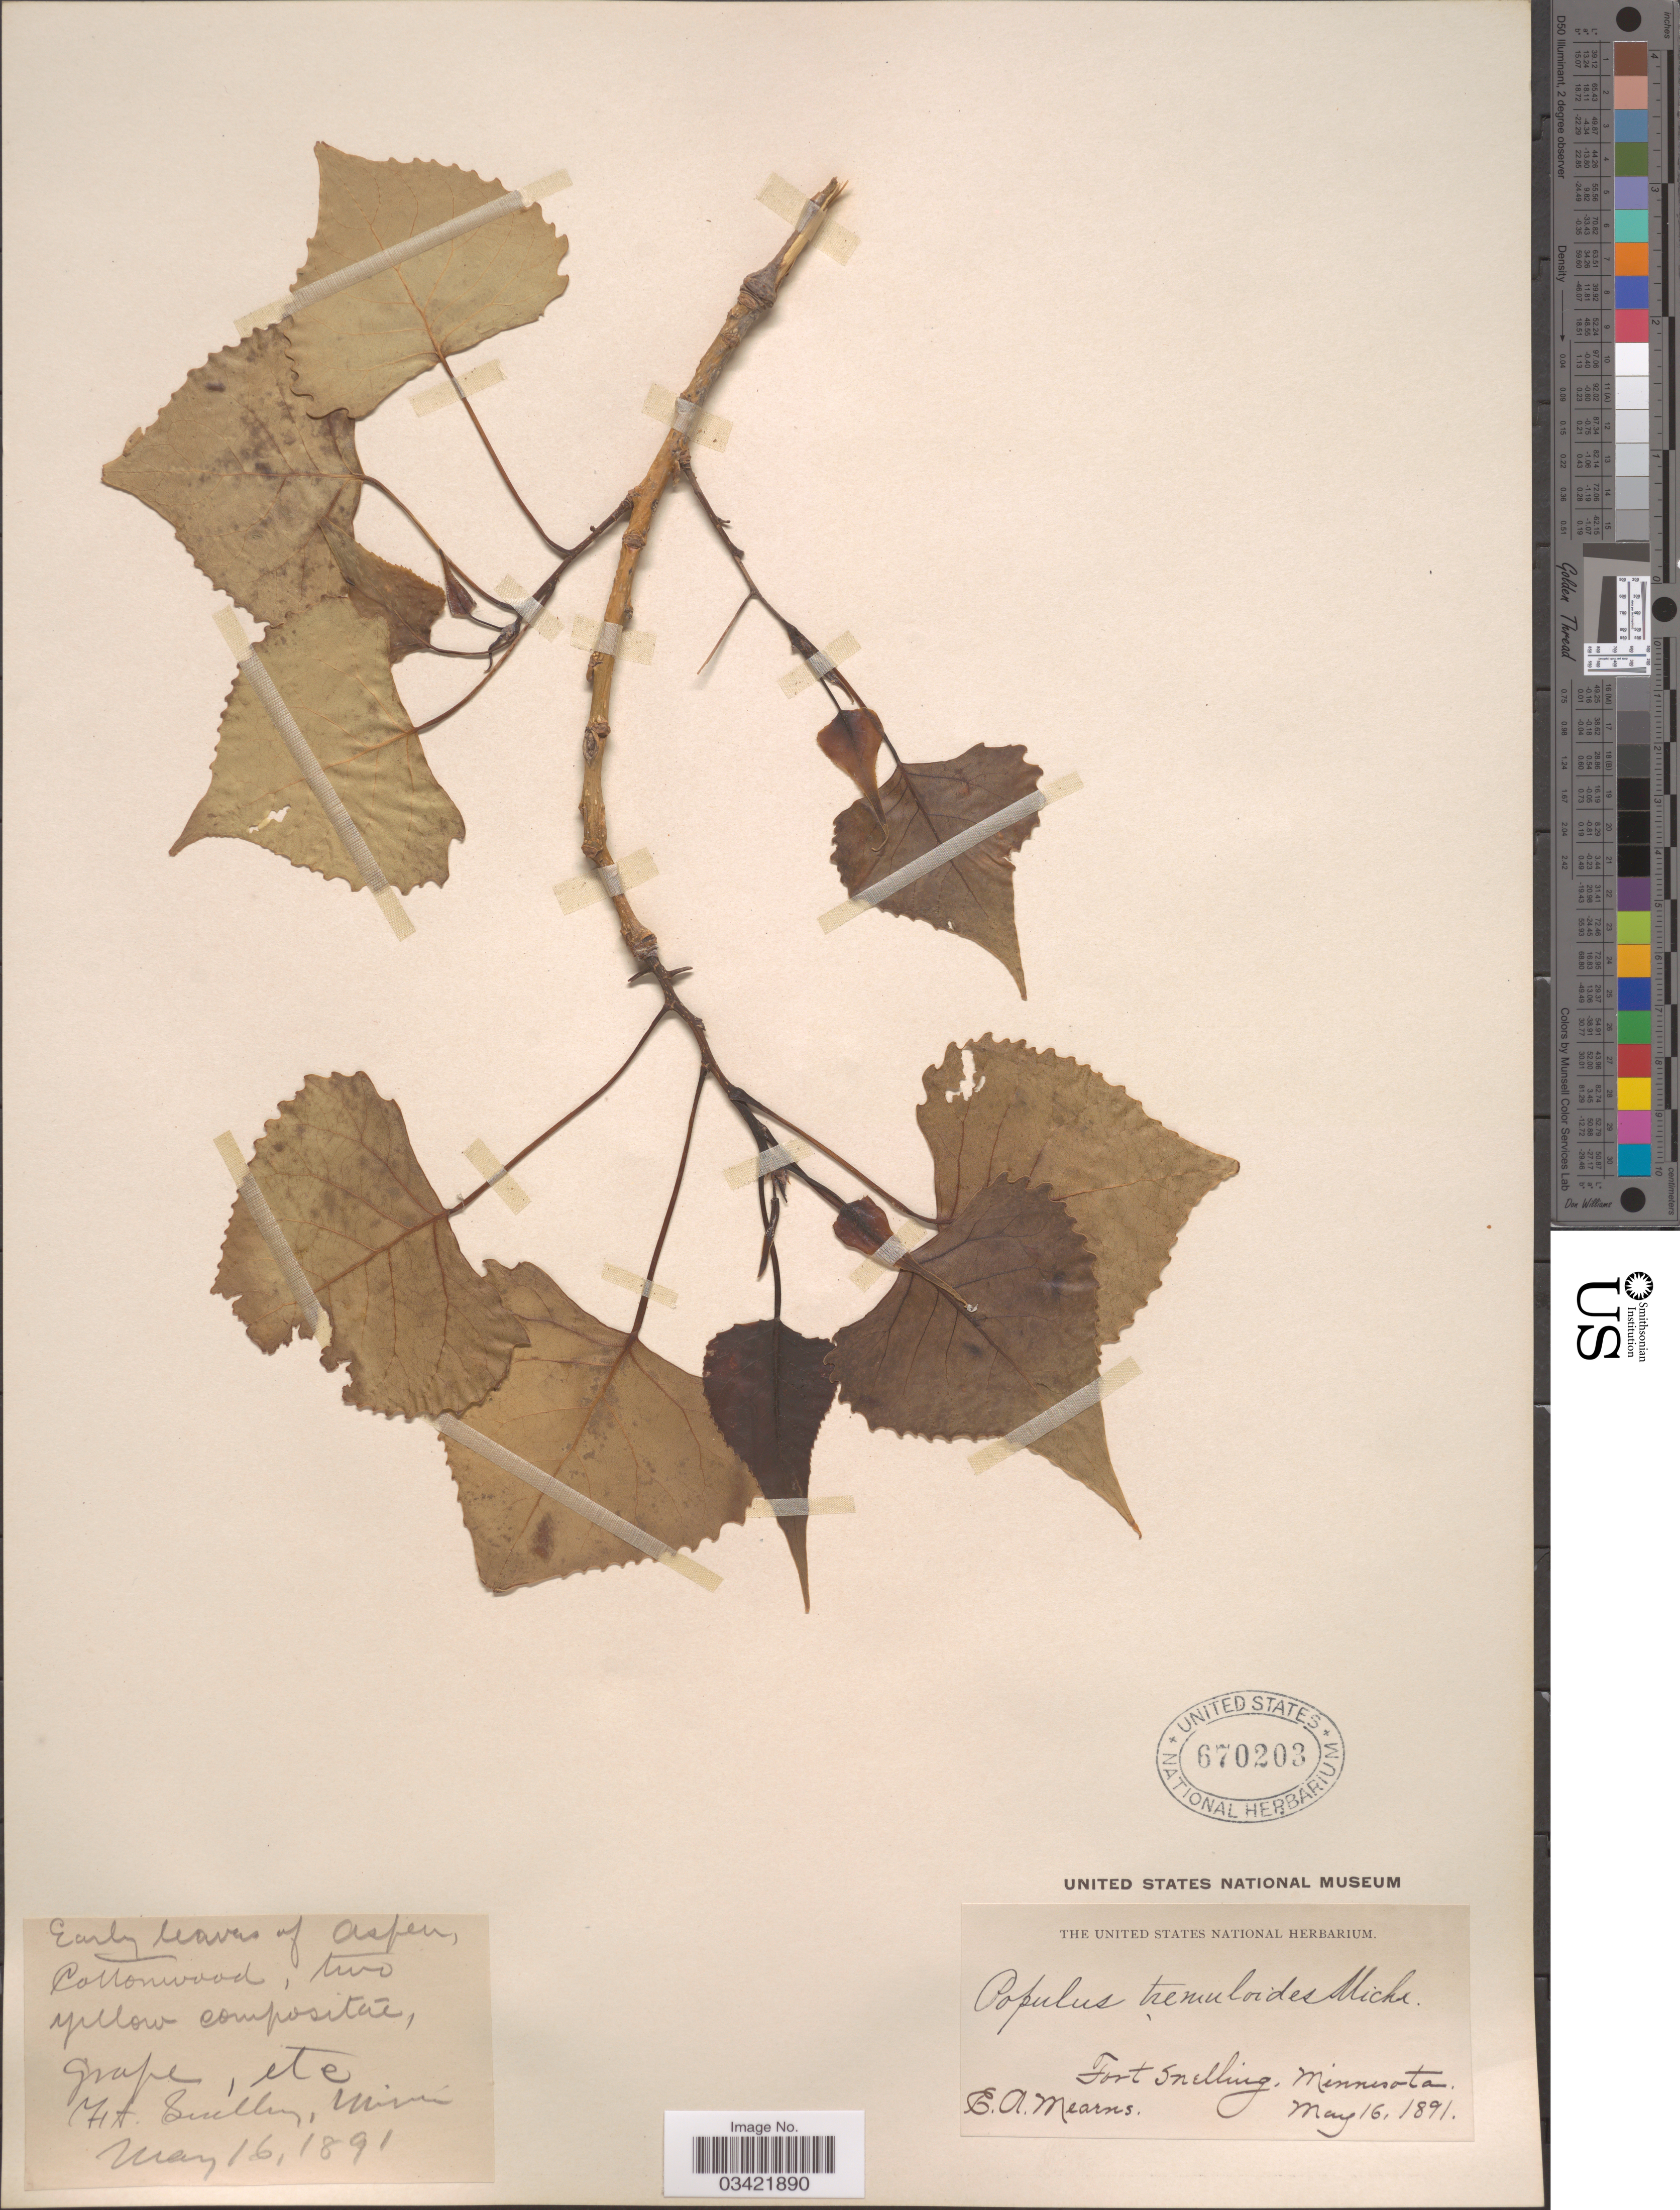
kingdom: Plantae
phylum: Tracheophyta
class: Magnoliopsida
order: Malpighiales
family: Salicaceae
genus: Populus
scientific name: Populus deltoides subsp. monilifera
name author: (Aiton) Eckenw.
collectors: E. A. Mearns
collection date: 1891-05-16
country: United States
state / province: Minnesota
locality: Fort Snelling.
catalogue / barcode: US 670203